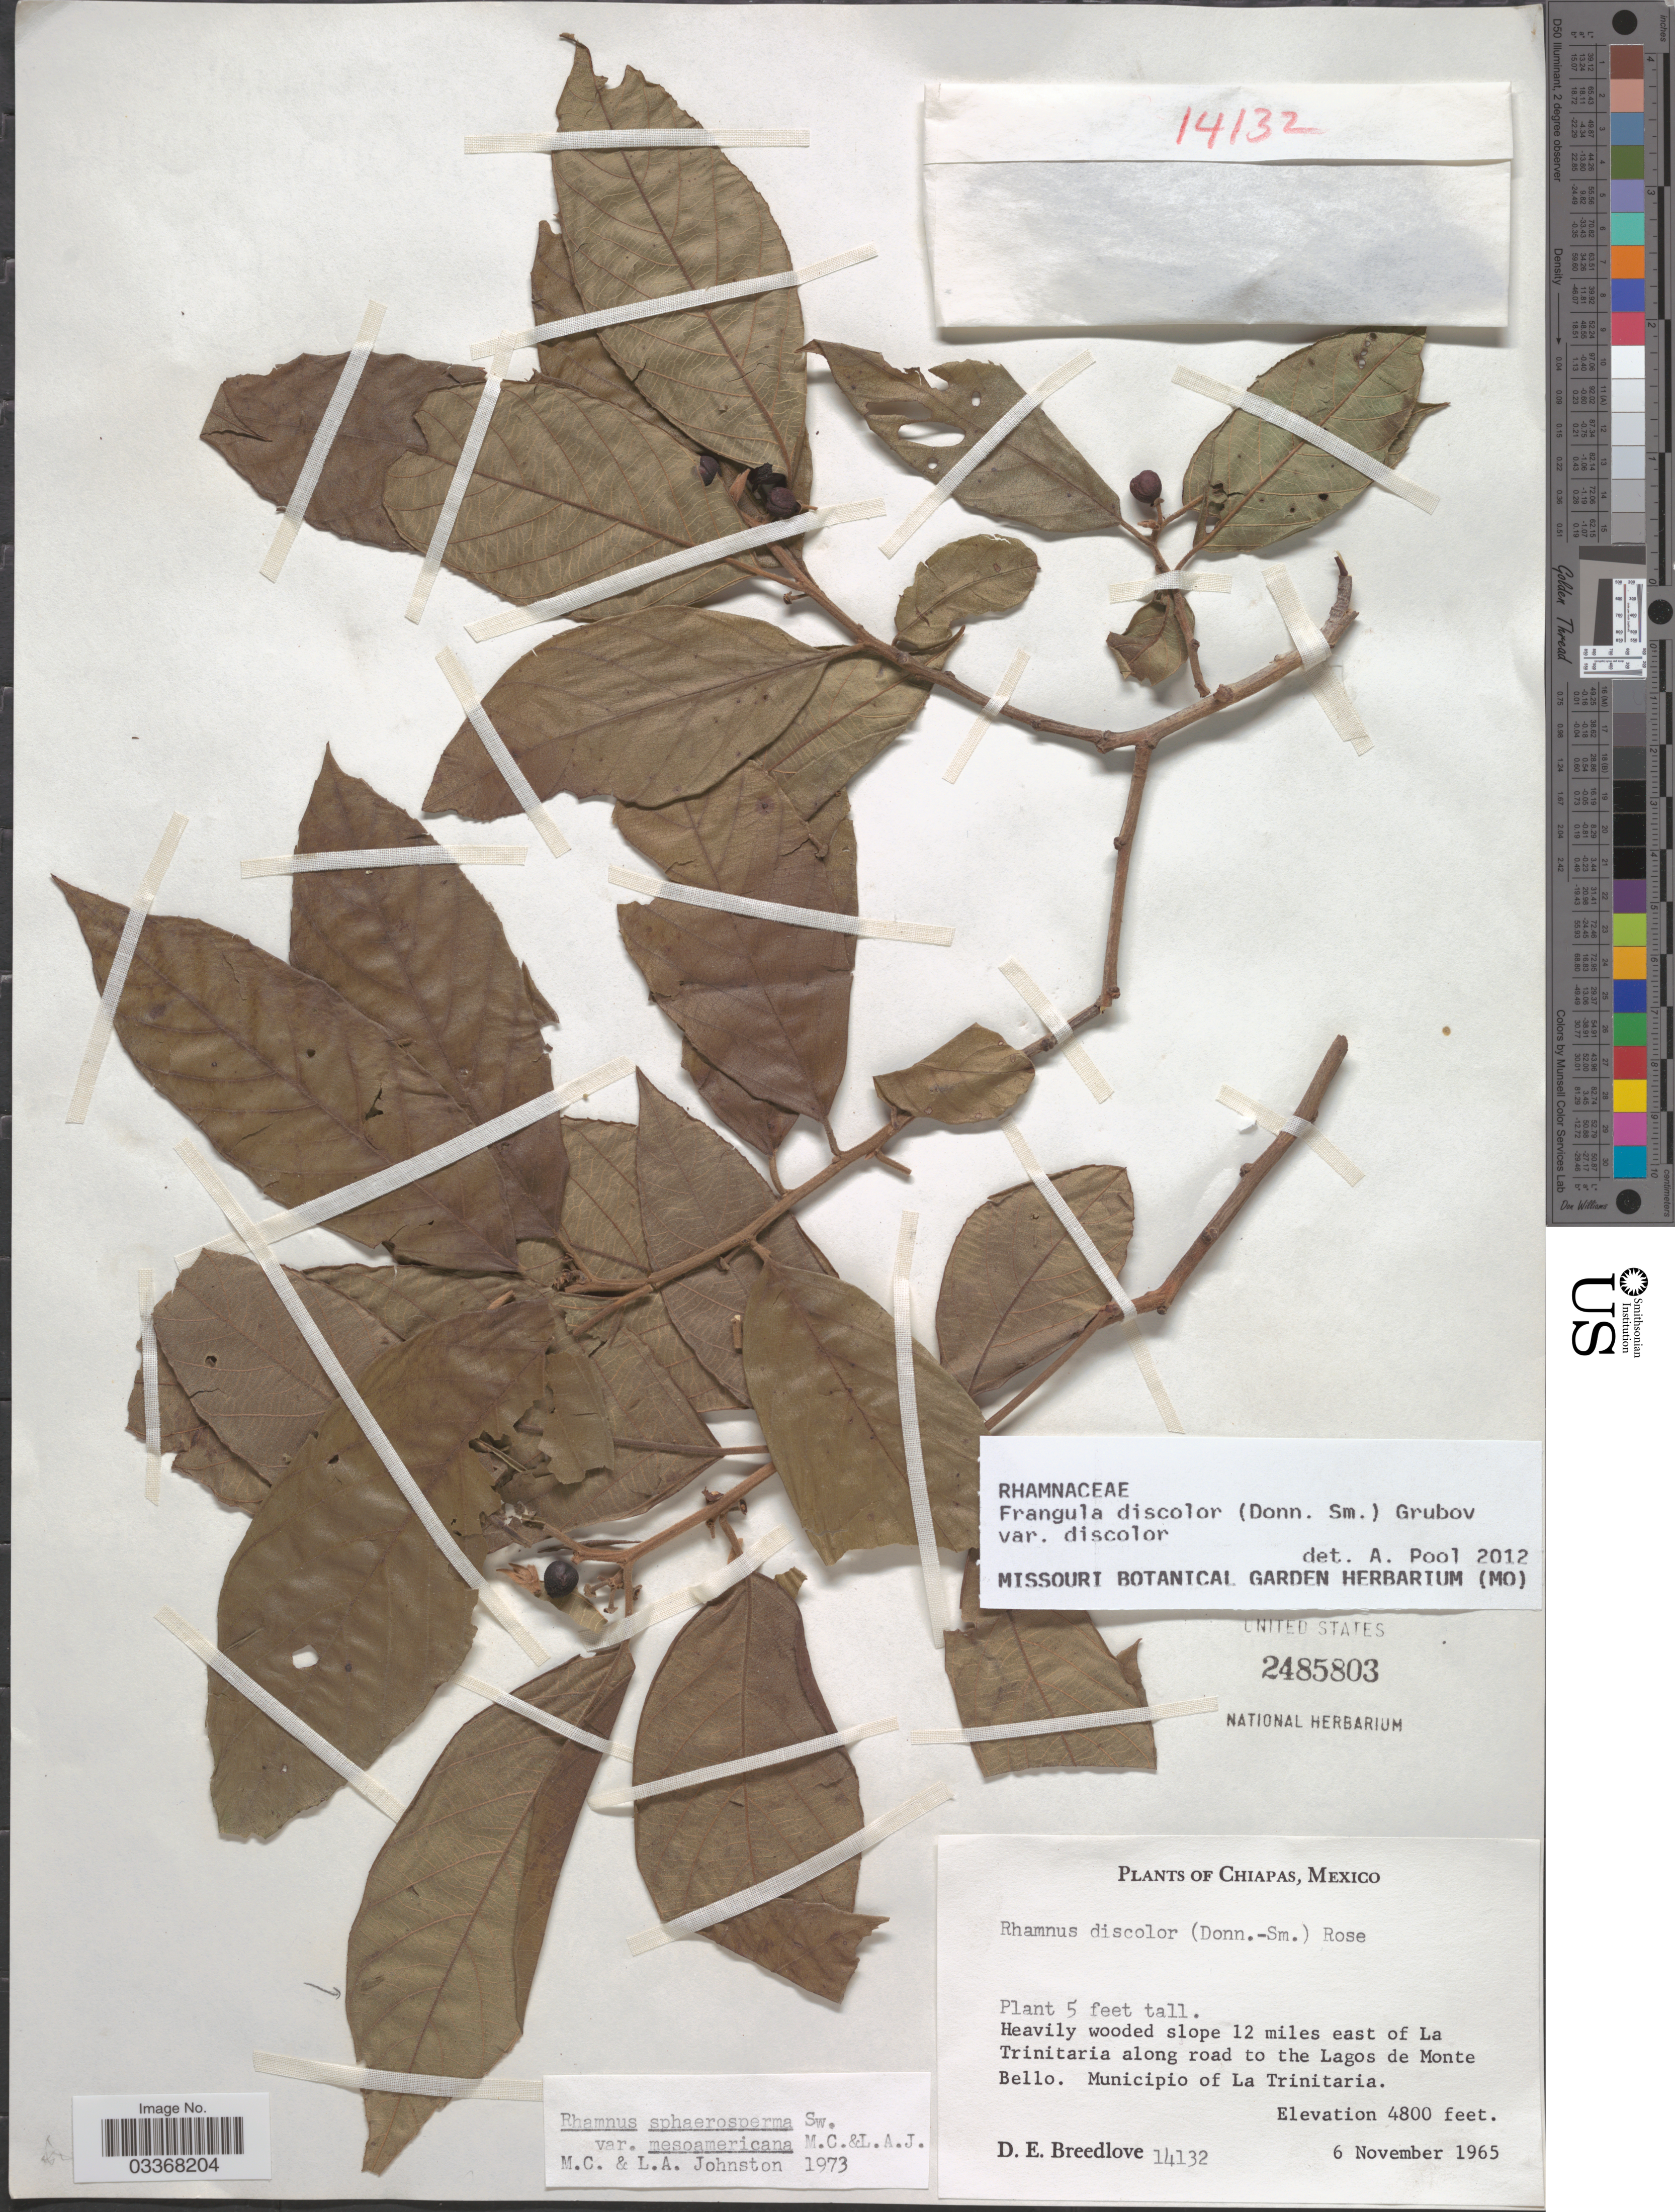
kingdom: Plantae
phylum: Tracheophyta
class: Magnoliopsida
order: Rosales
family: Rhamnaceae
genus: Frangula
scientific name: Frangula discolor var. discolor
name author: (Donn. Sm.) Grubov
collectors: D. E. Breedlove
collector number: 14132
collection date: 1965-11-06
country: Mexico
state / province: Chiapas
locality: Heavily wooded slope 12 miles east of La Trinitaria along road to the Lagos de Monte Bello. Municipio of La Trinitaria.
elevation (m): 1463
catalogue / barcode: US 2485803